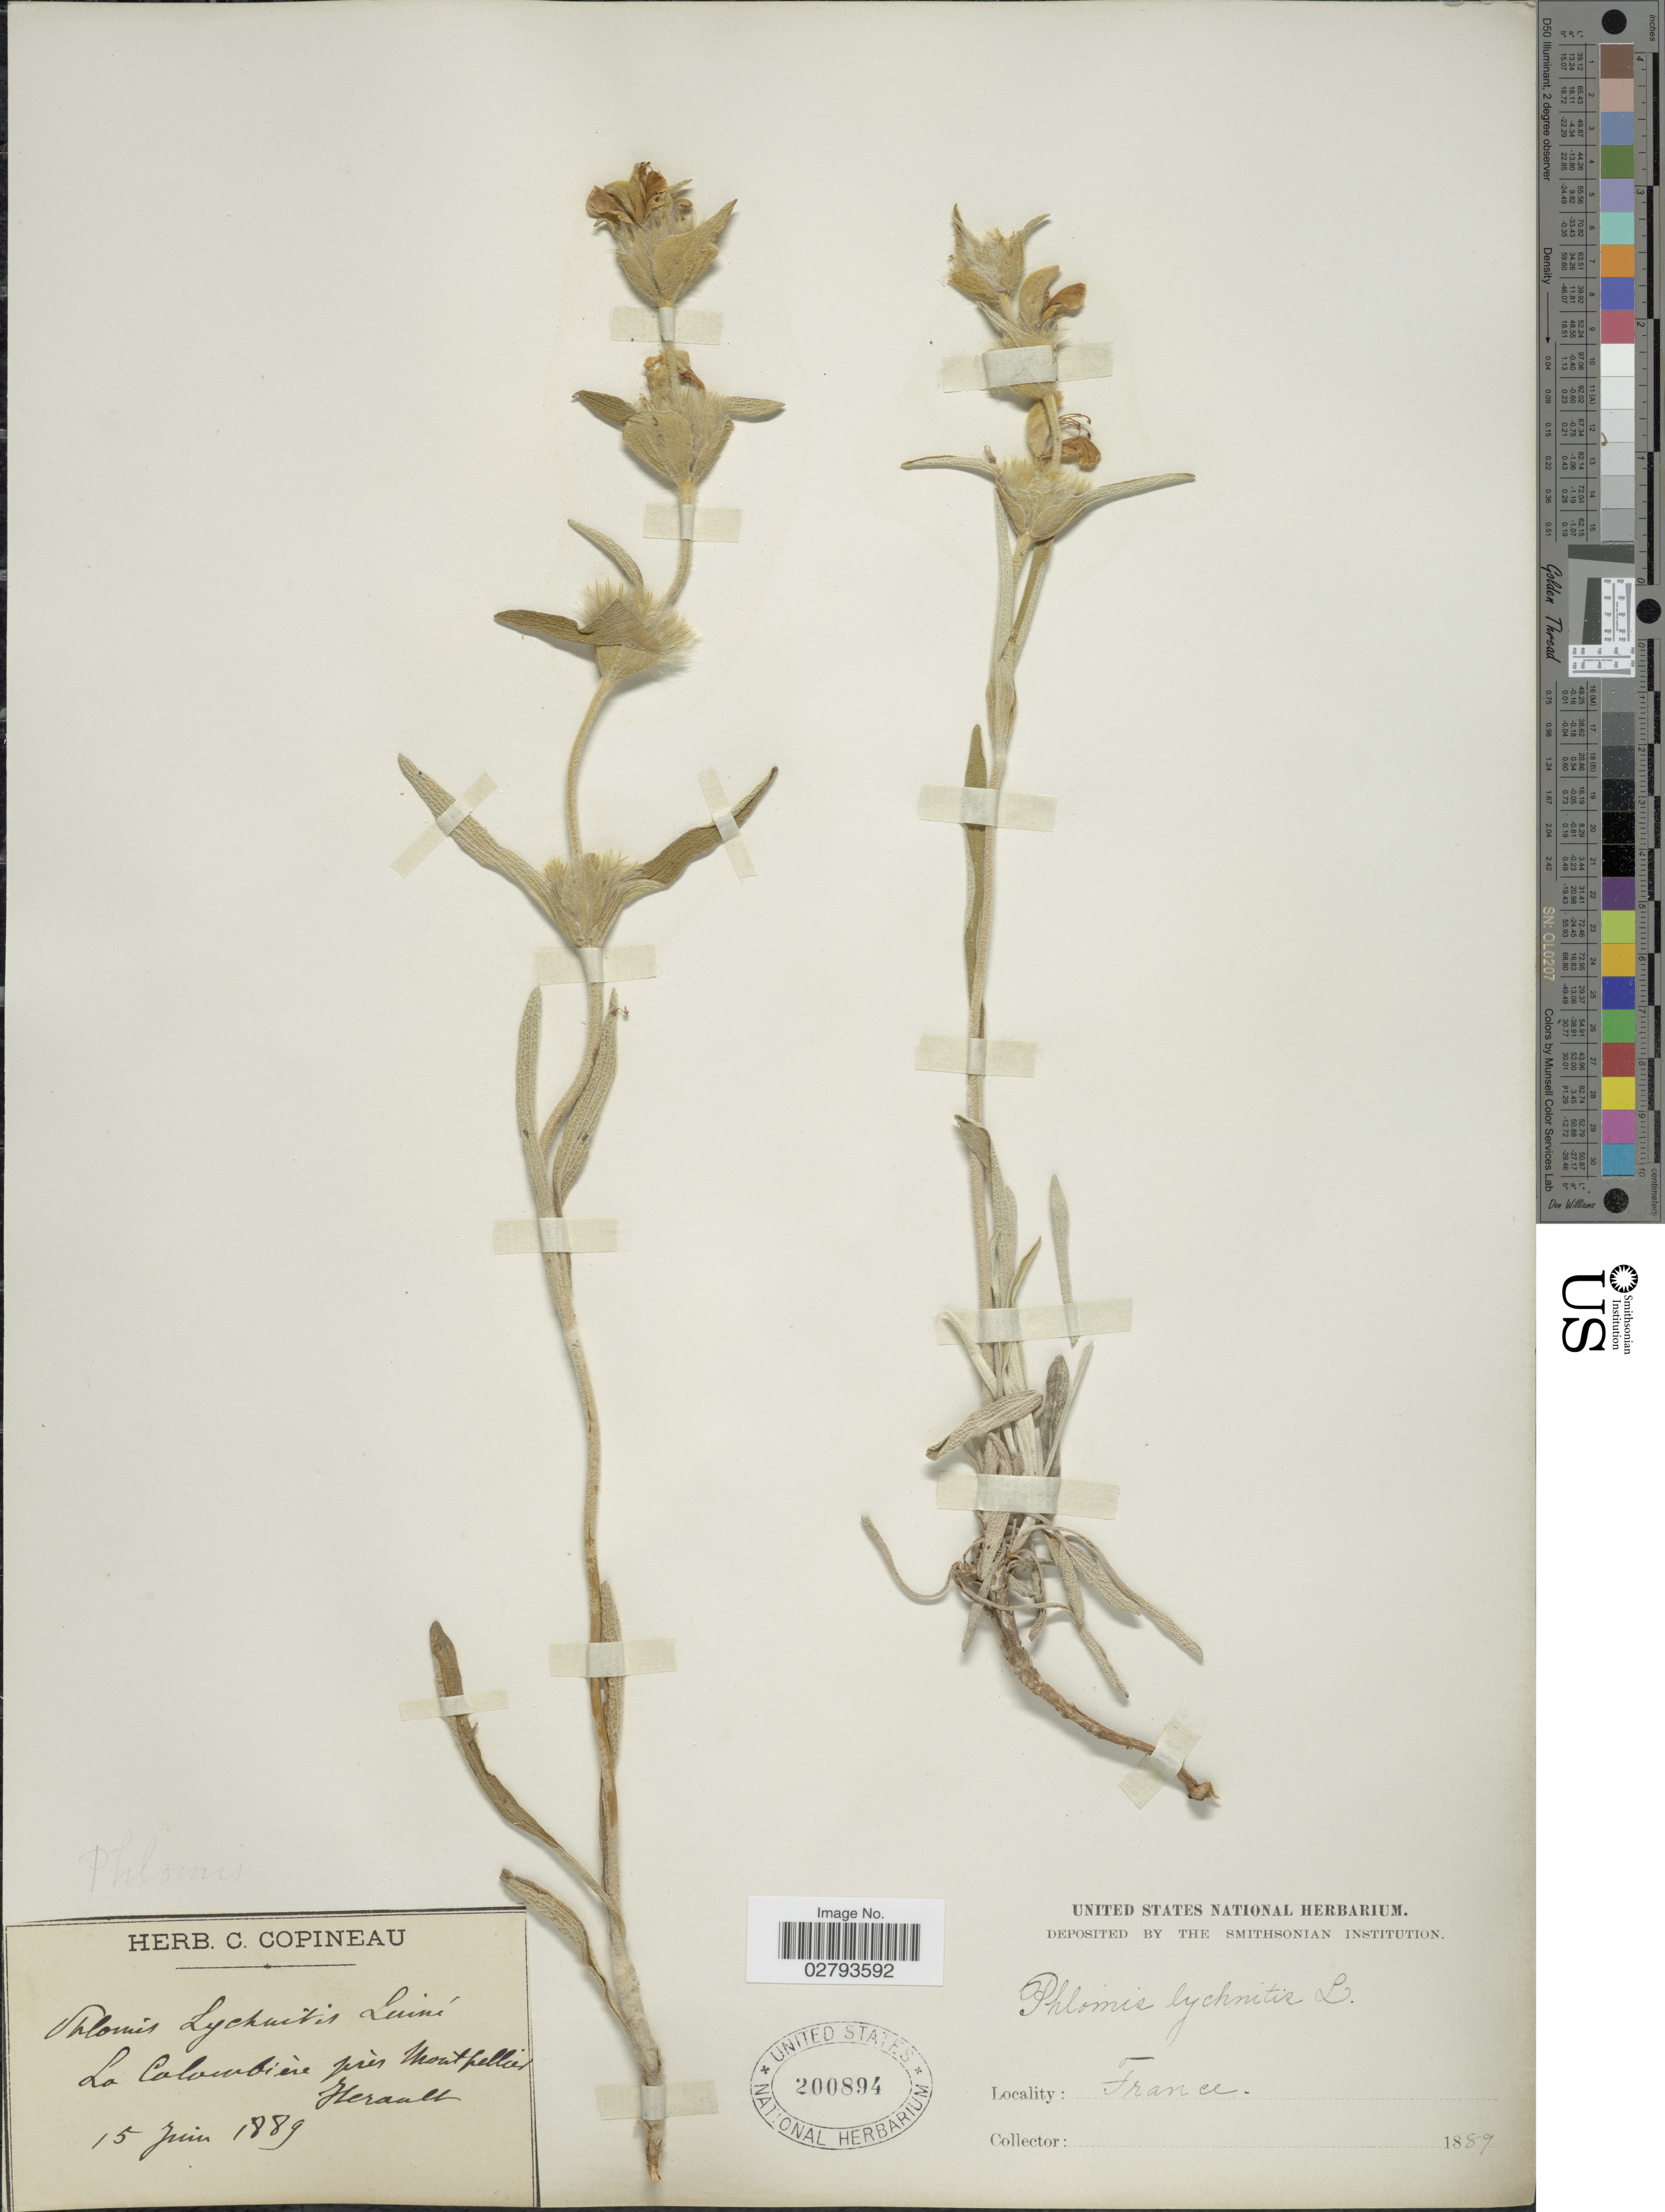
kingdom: Plantae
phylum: Tracheophyta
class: Magnoliopsida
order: Lamiales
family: Lamiaceae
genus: Phlomis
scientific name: Phlomis lychnitis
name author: L.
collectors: ex herb. C. Copineau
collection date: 1889-06-15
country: France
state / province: Occitanie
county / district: Hérault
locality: La Colombière près Montpellier (Herault).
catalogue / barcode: US 200894